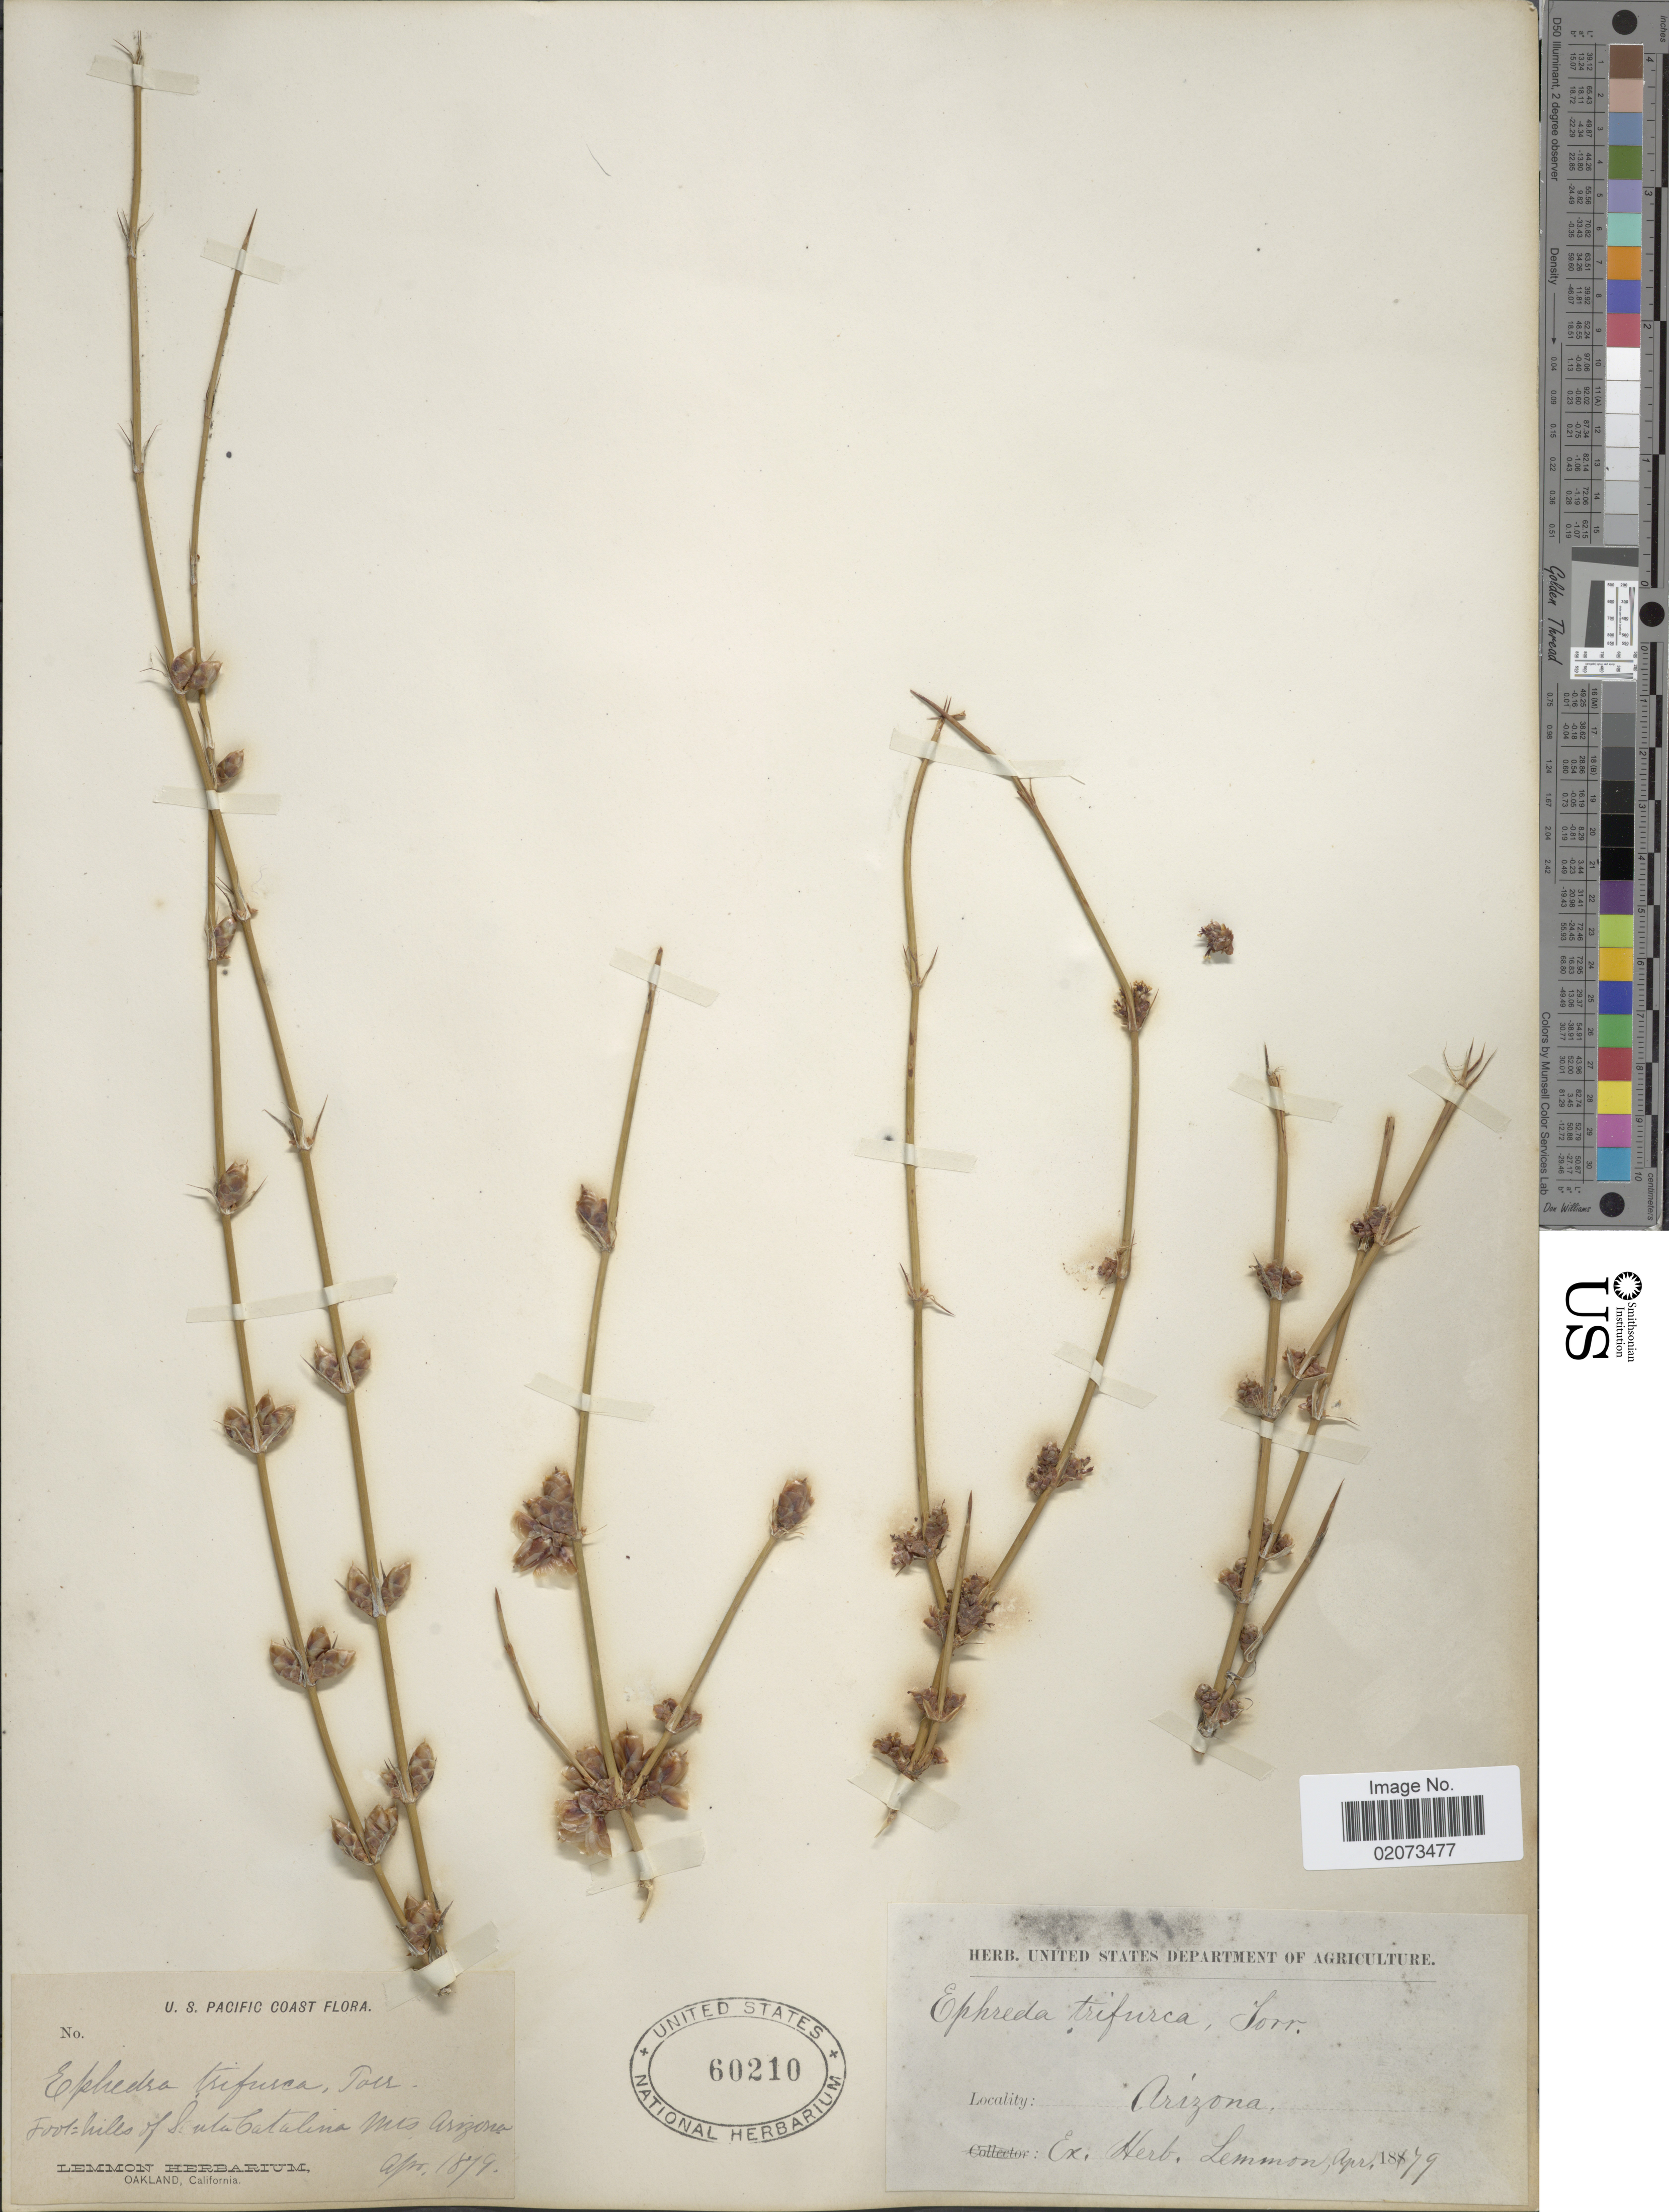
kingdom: Plantae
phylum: Tracheophyta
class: Gnetopsida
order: Ephedrales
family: Ephedraceae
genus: Ephedra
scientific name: Ephedra trifurca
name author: Torr. ex S. Watson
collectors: ex herb. Lemmon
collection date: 1879-04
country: United States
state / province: Arizona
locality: Arizona. Foothills of Santa Catalina Mts Arizona.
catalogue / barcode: US 60210